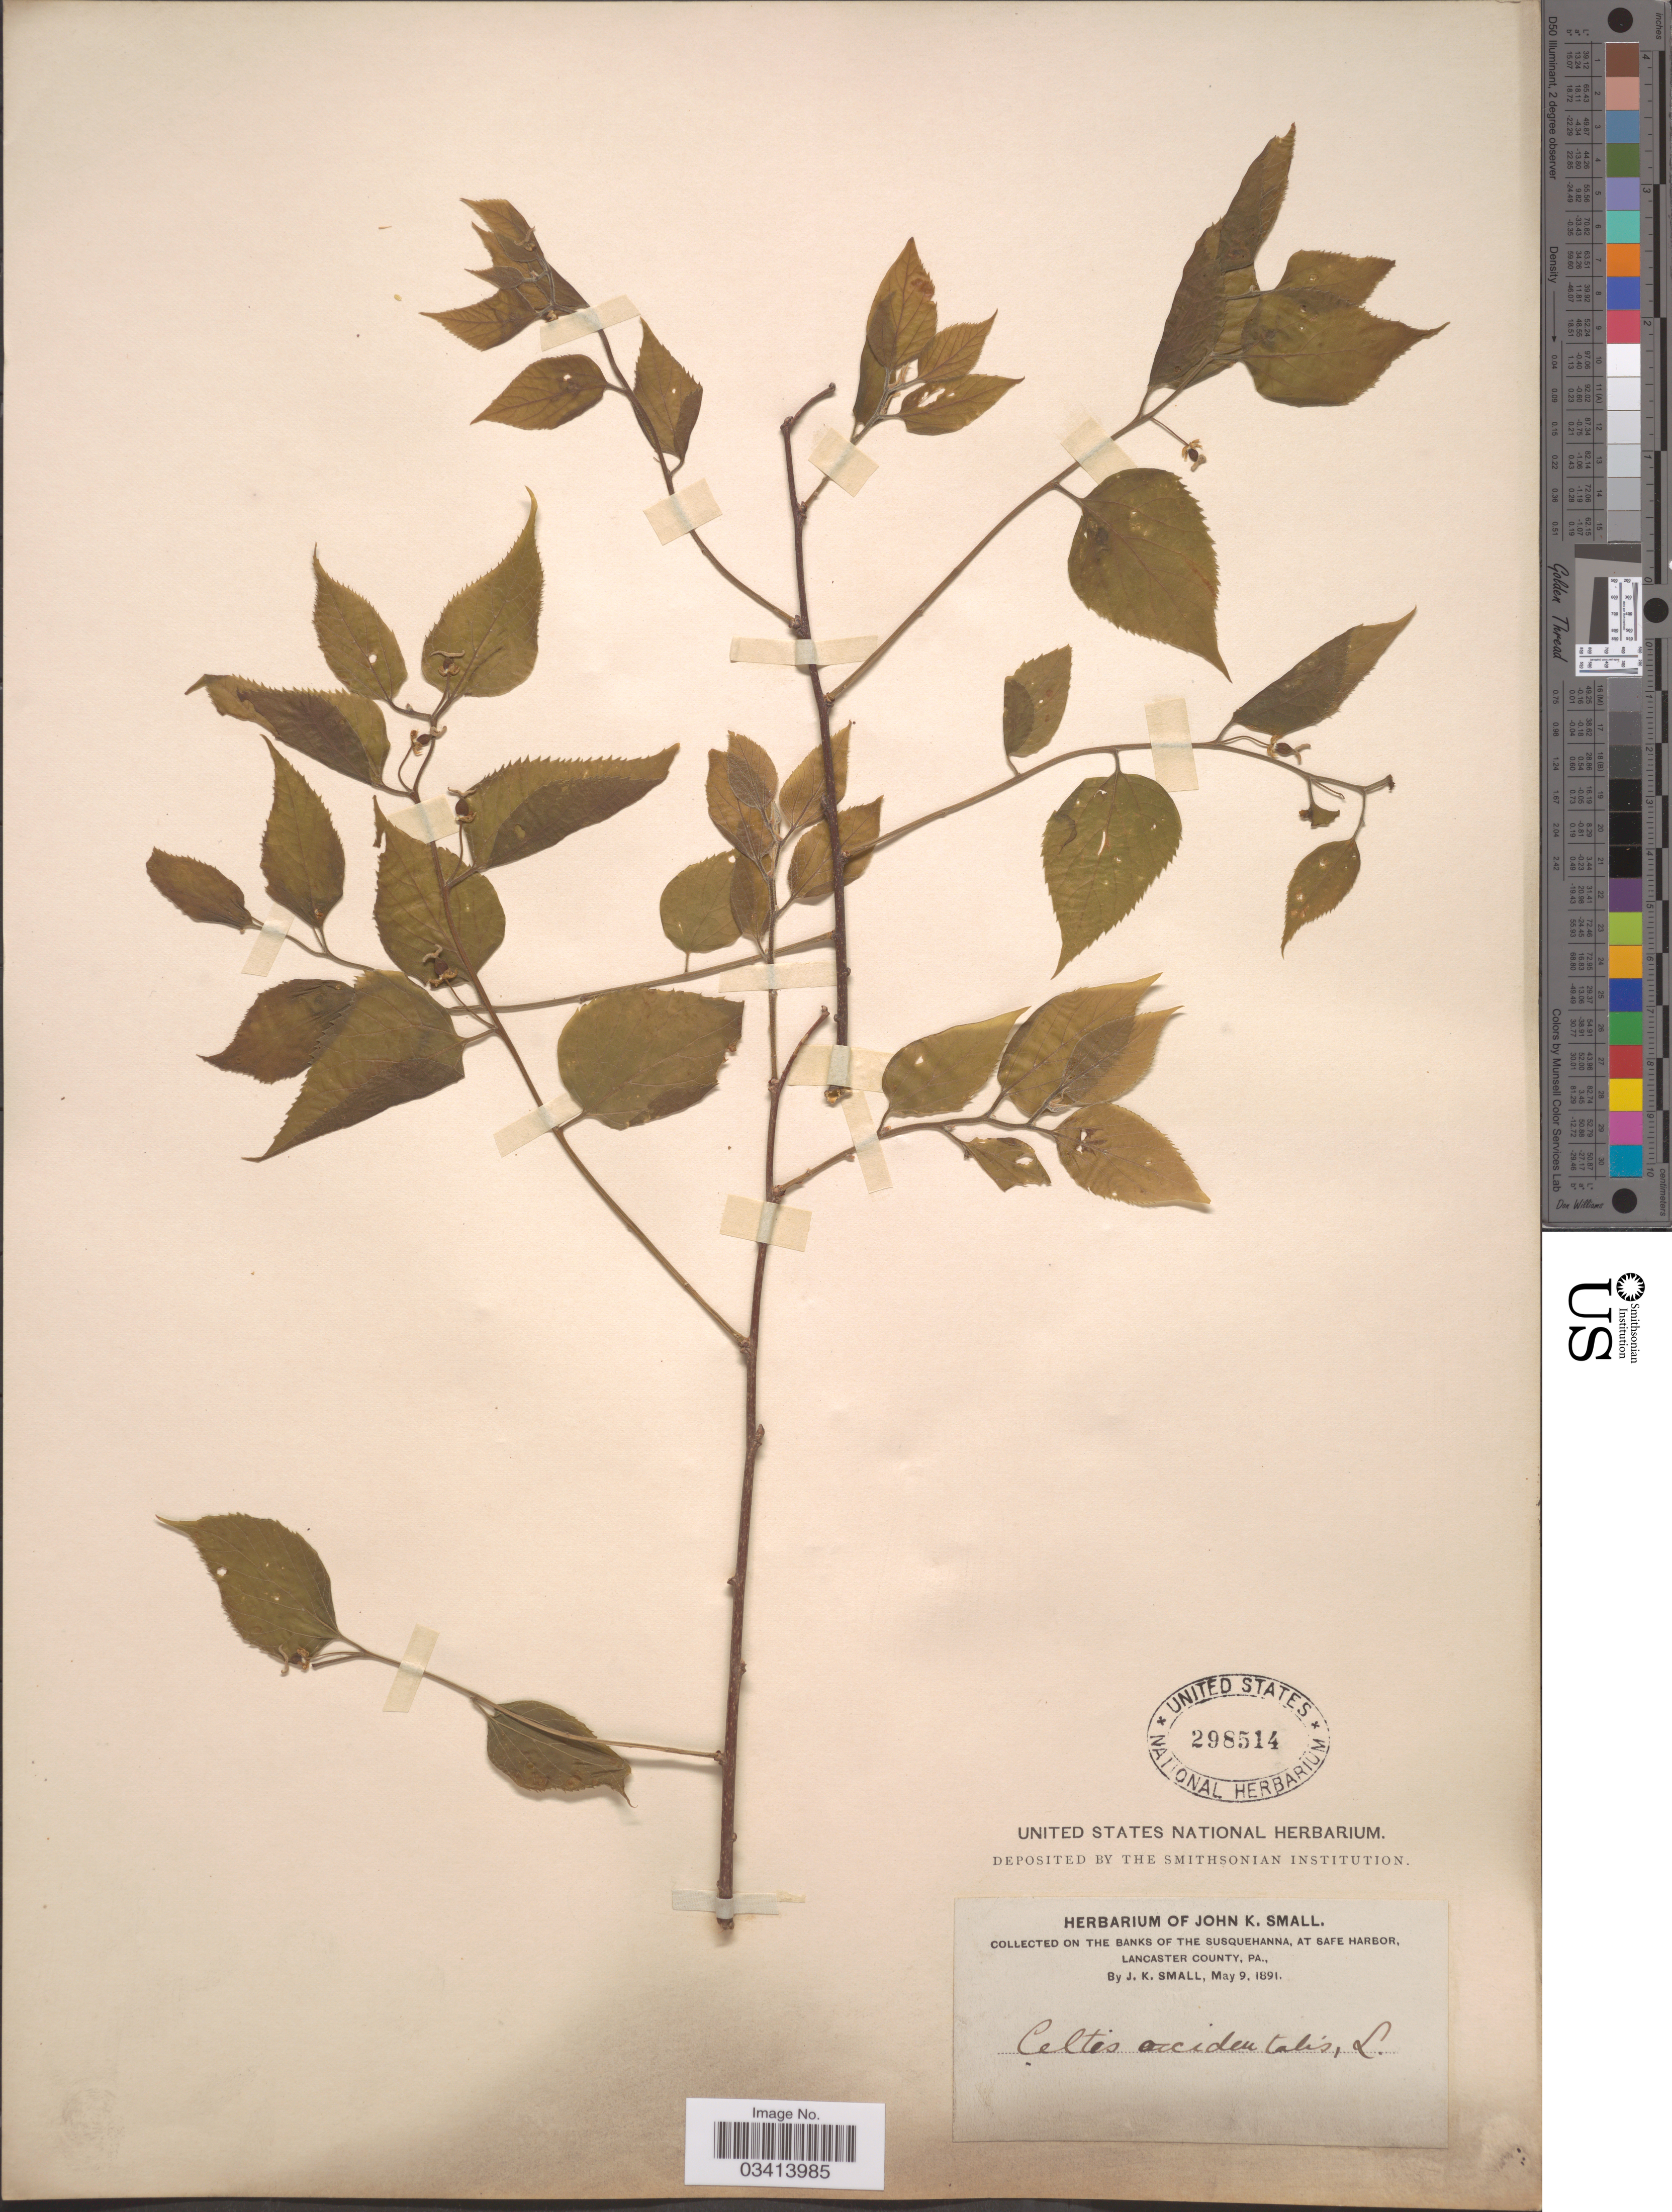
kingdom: Plantae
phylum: Tracheophyta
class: Magnoliopsida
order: Rosales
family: Cannabaceae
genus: Celtis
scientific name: Celtis occidentalis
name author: L.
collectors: J. K. Small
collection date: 1891-05-09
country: United States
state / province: Pennsylvania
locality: On the banks of the Susquehanna, at Safe Harbor, Lancaster County.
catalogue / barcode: US 298514